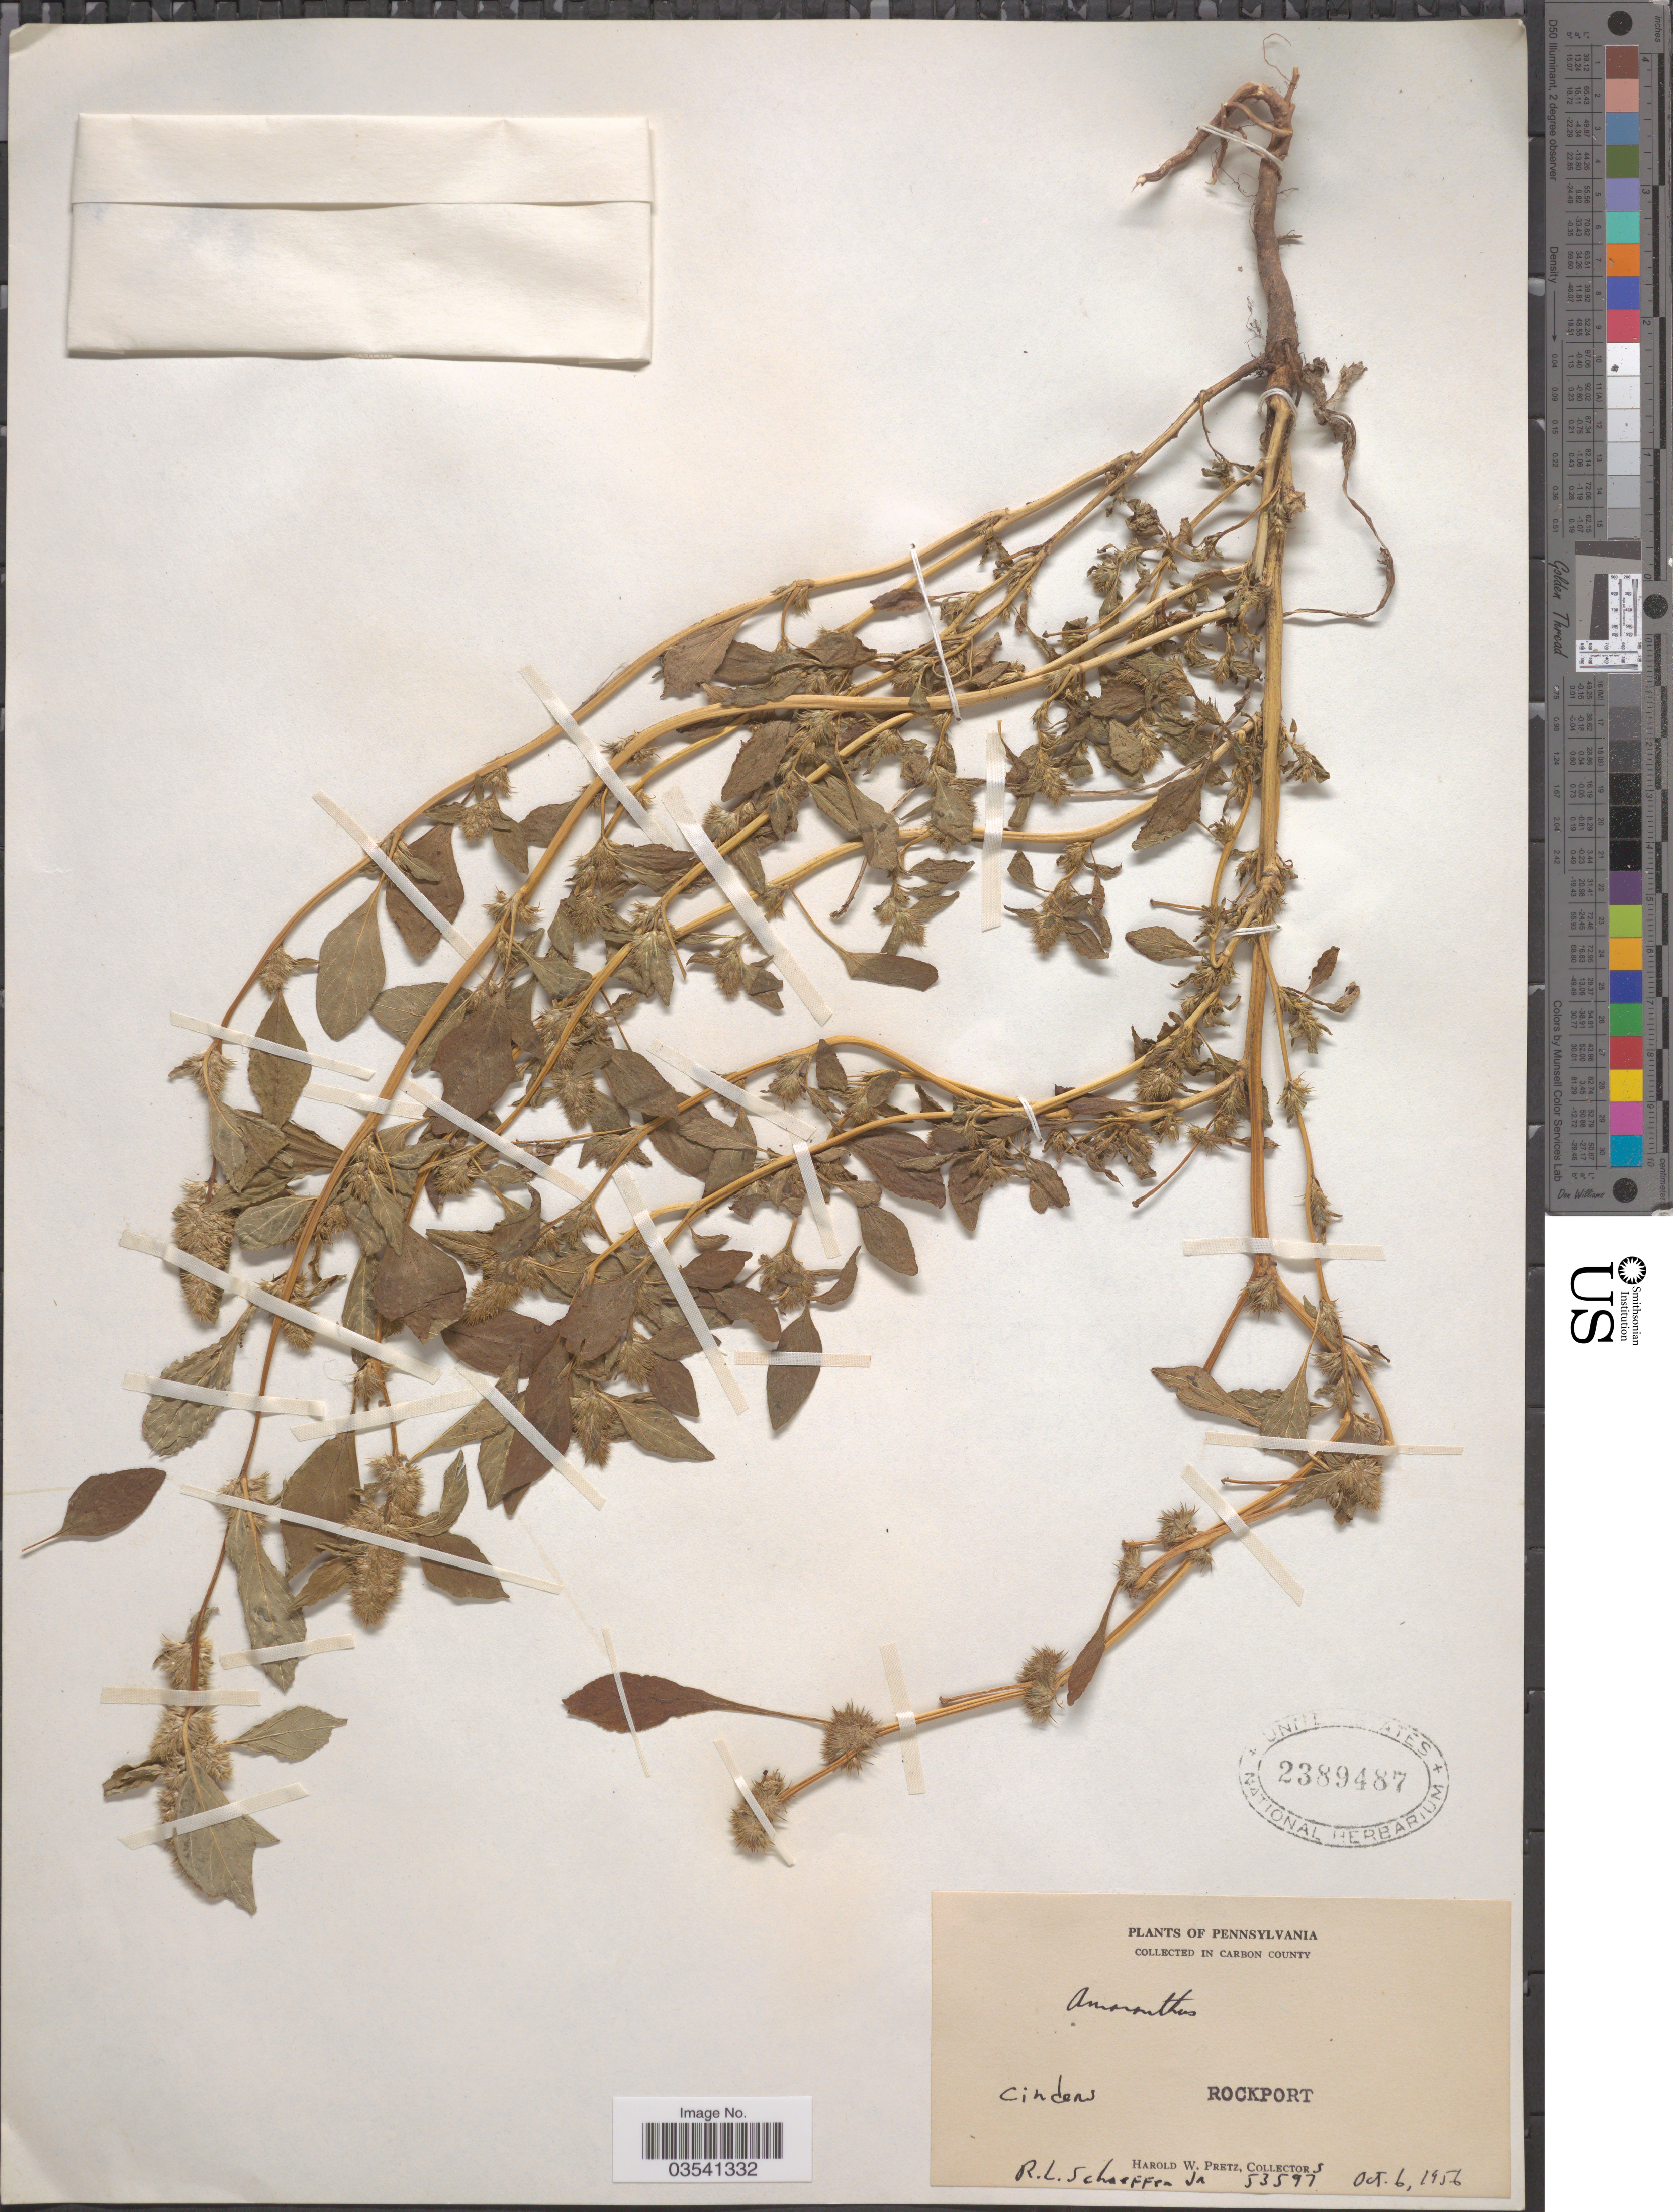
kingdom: Plantae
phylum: Tracheophyta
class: Magnoliopsida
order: Caryophyllales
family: Amaranthaceae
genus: Amaranthus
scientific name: Amaranthus sp.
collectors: H. W. Pretz & R. L. Schaeffer Jr.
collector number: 53597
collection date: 1956-10-06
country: United States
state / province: Pennsylvania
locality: Carbon County. Cinders Rockport.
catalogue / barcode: US 2389487